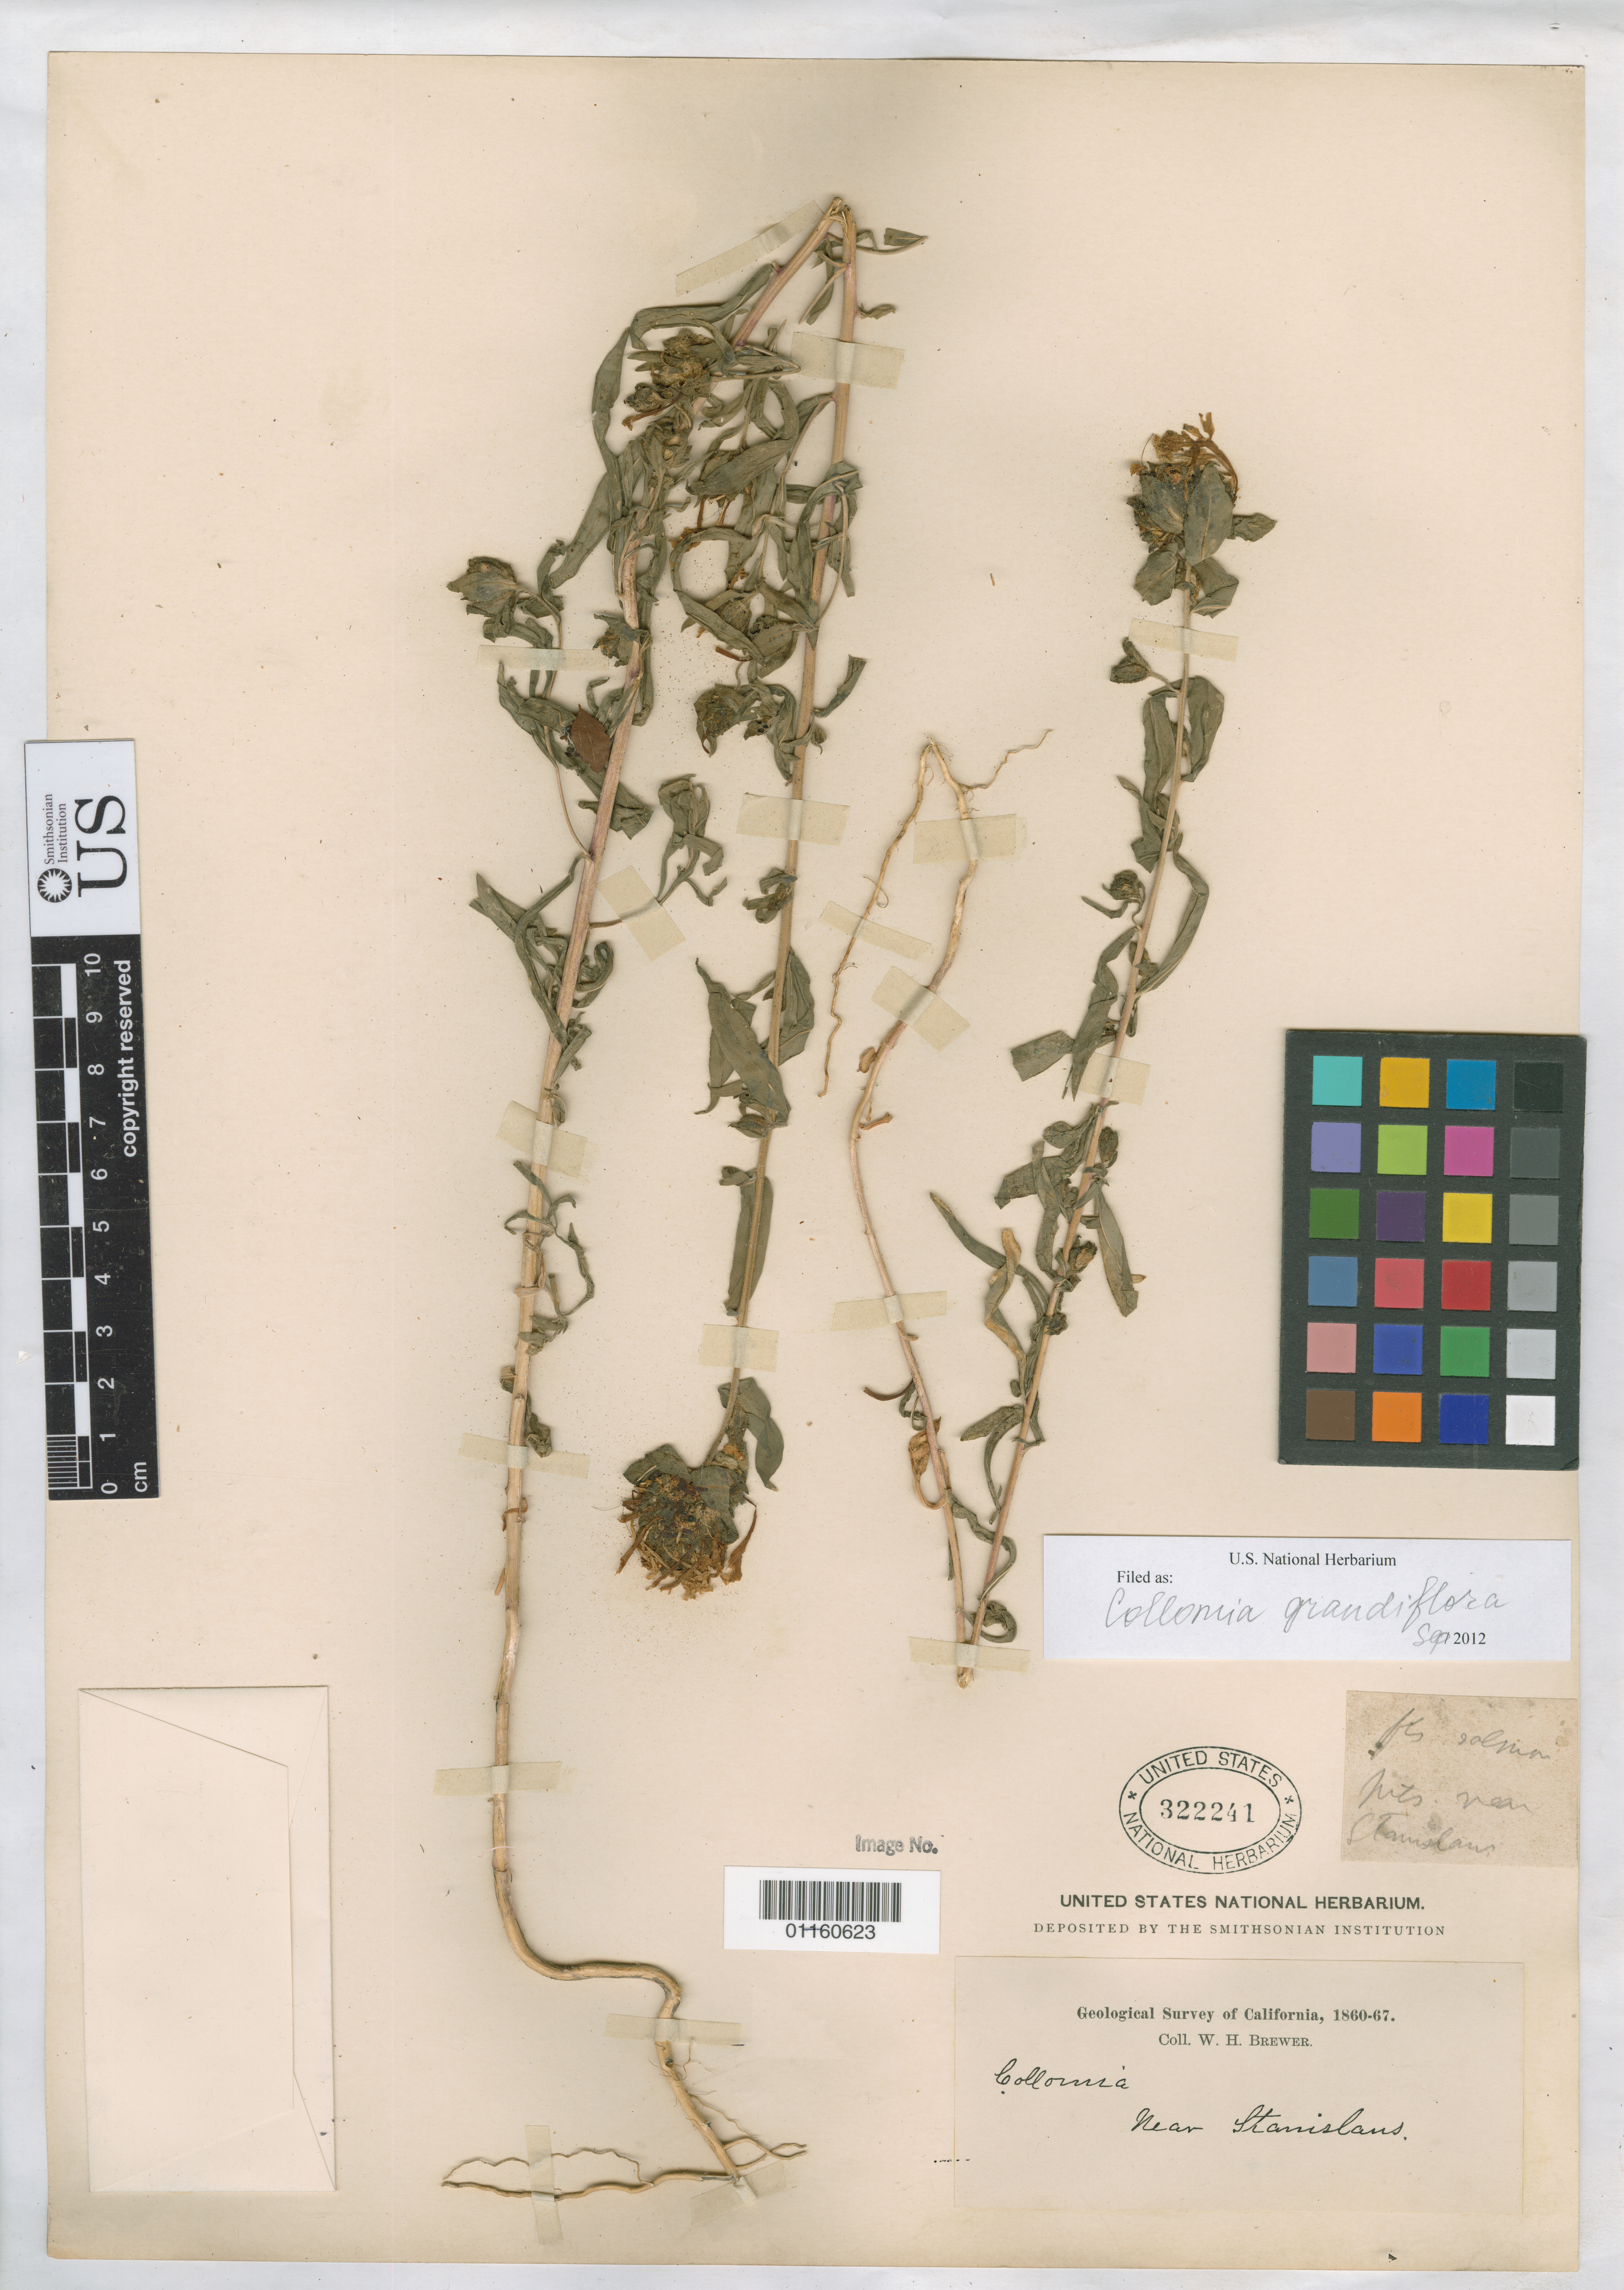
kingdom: Plantae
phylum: Tracheophyta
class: Magnoliopsida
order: Ericales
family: Polemoniaceae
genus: Collomia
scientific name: Collomia grandiflora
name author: Douglas ex Lindl.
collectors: W. H. Brewer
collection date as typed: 1860 to -- --- 1867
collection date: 1860/1867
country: United States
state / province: California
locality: Near Stanislaus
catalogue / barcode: US 322241